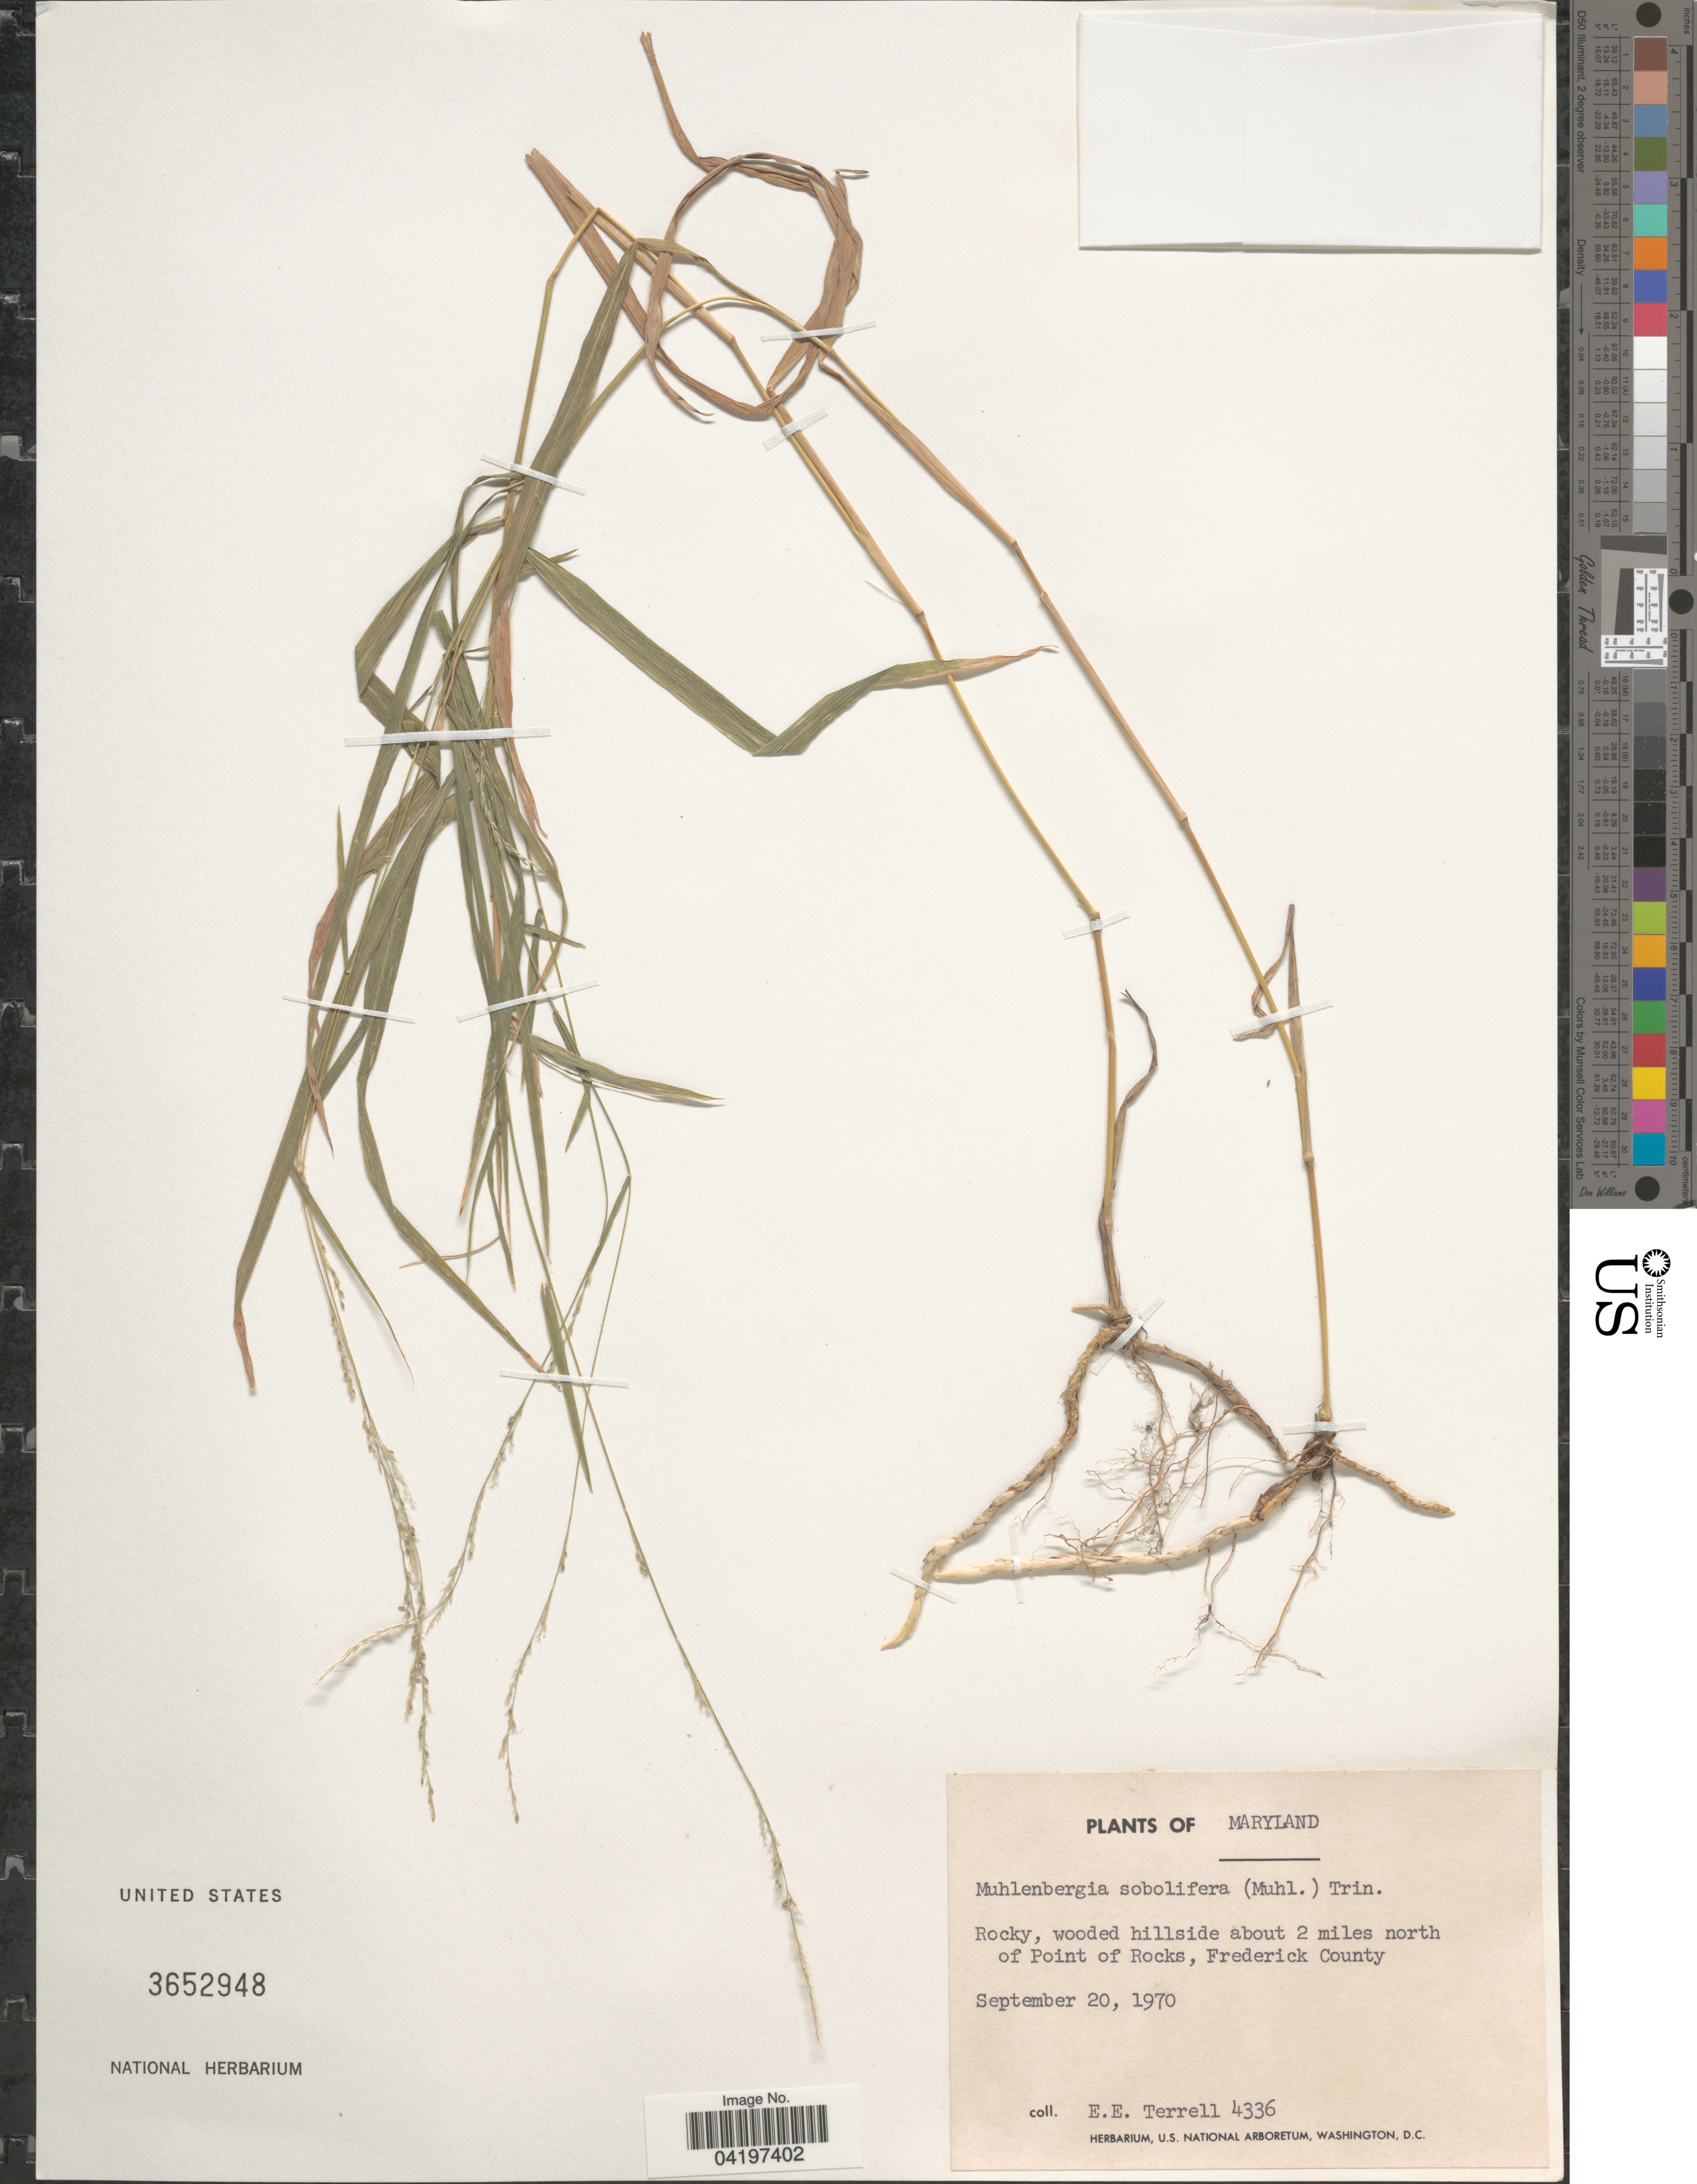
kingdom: Plantae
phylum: Tracheophyta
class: Liliopsida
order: Poales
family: Poaceae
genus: Muhlenbergia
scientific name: Muhlenbergia sobolifera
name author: (Muhl. ex Willd.) Trin.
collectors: E. E. Terrell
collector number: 4336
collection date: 1970-09-20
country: United States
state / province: Maryland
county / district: Frederick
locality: Rocky, wooded hillside about 2 miles north of Point of Rocks, Frederick County.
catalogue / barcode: US 3652948